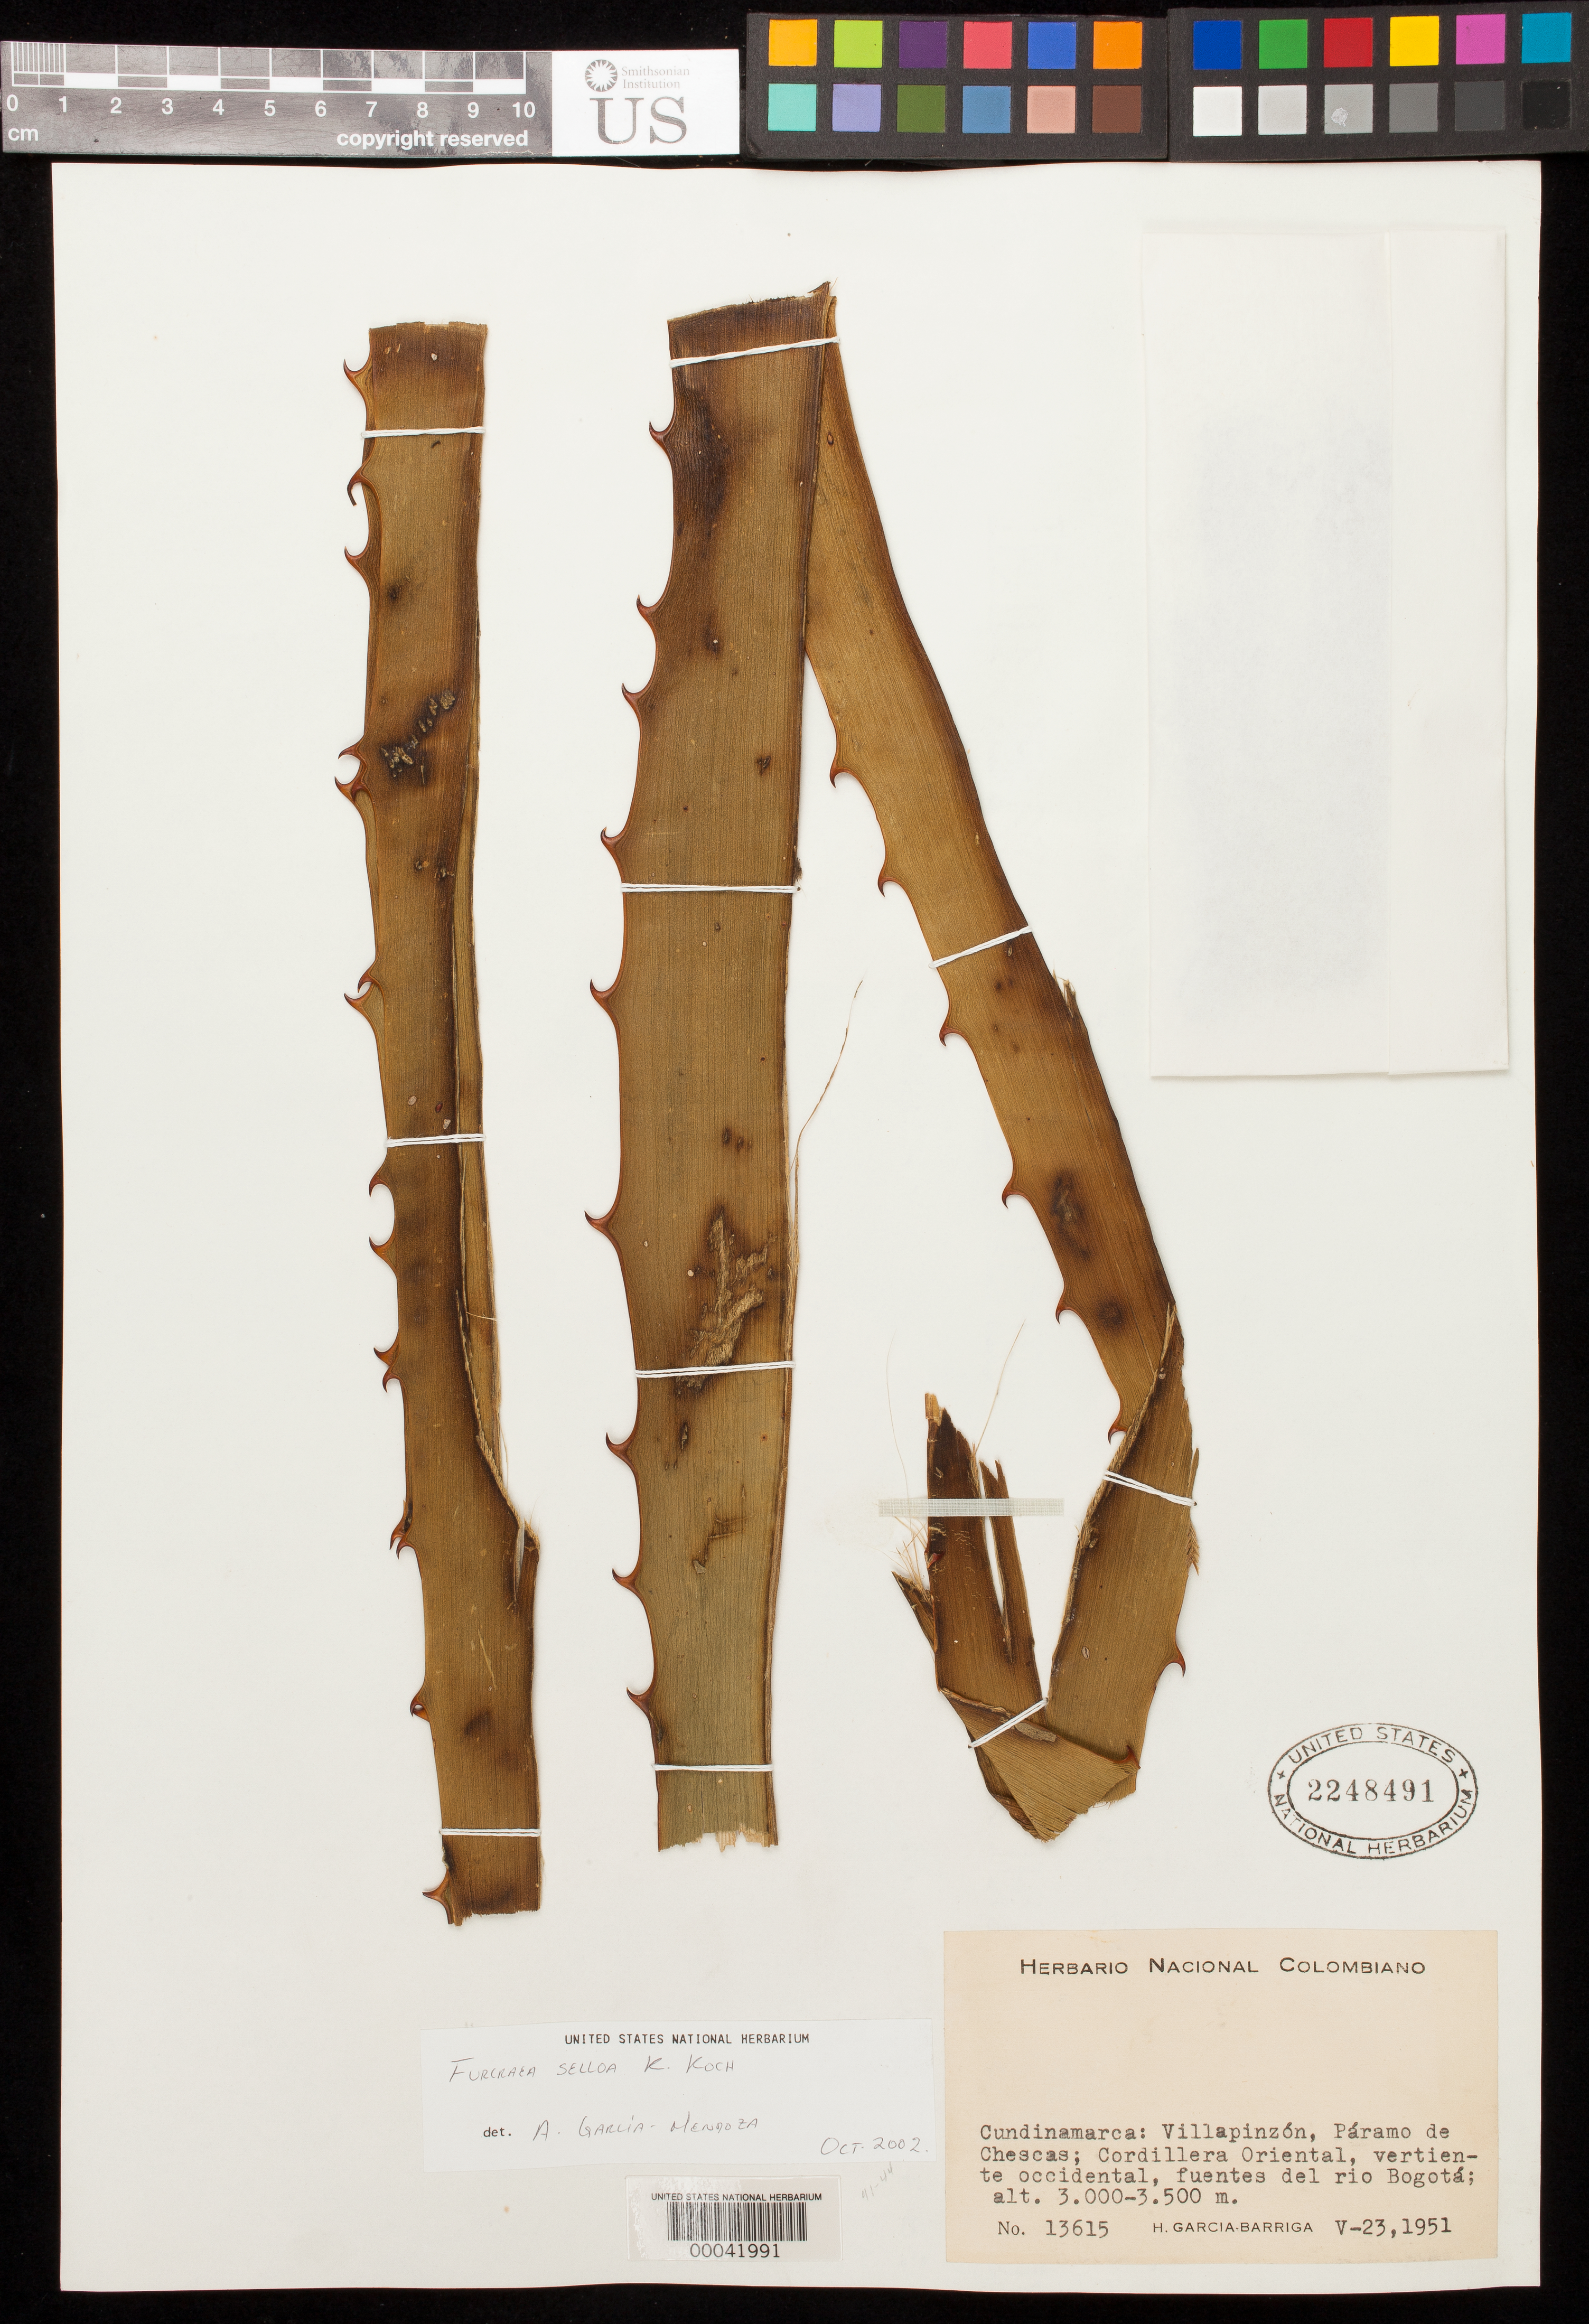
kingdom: Plantae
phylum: Tracheophyta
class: Liliopsida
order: Asparagales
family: Asparagaceae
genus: Furcraea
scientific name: Furcraea selloa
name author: K. Koch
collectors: H. García Barriga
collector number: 13615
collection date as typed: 23 May 1951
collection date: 1951-05-23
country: Colombia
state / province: Cundinamarca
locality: Cordillera Oriental, S slopes, Paramo de Chescas, Villapinzon, fountain of Rio Bogota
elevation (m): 3000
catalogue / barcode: US 2248491